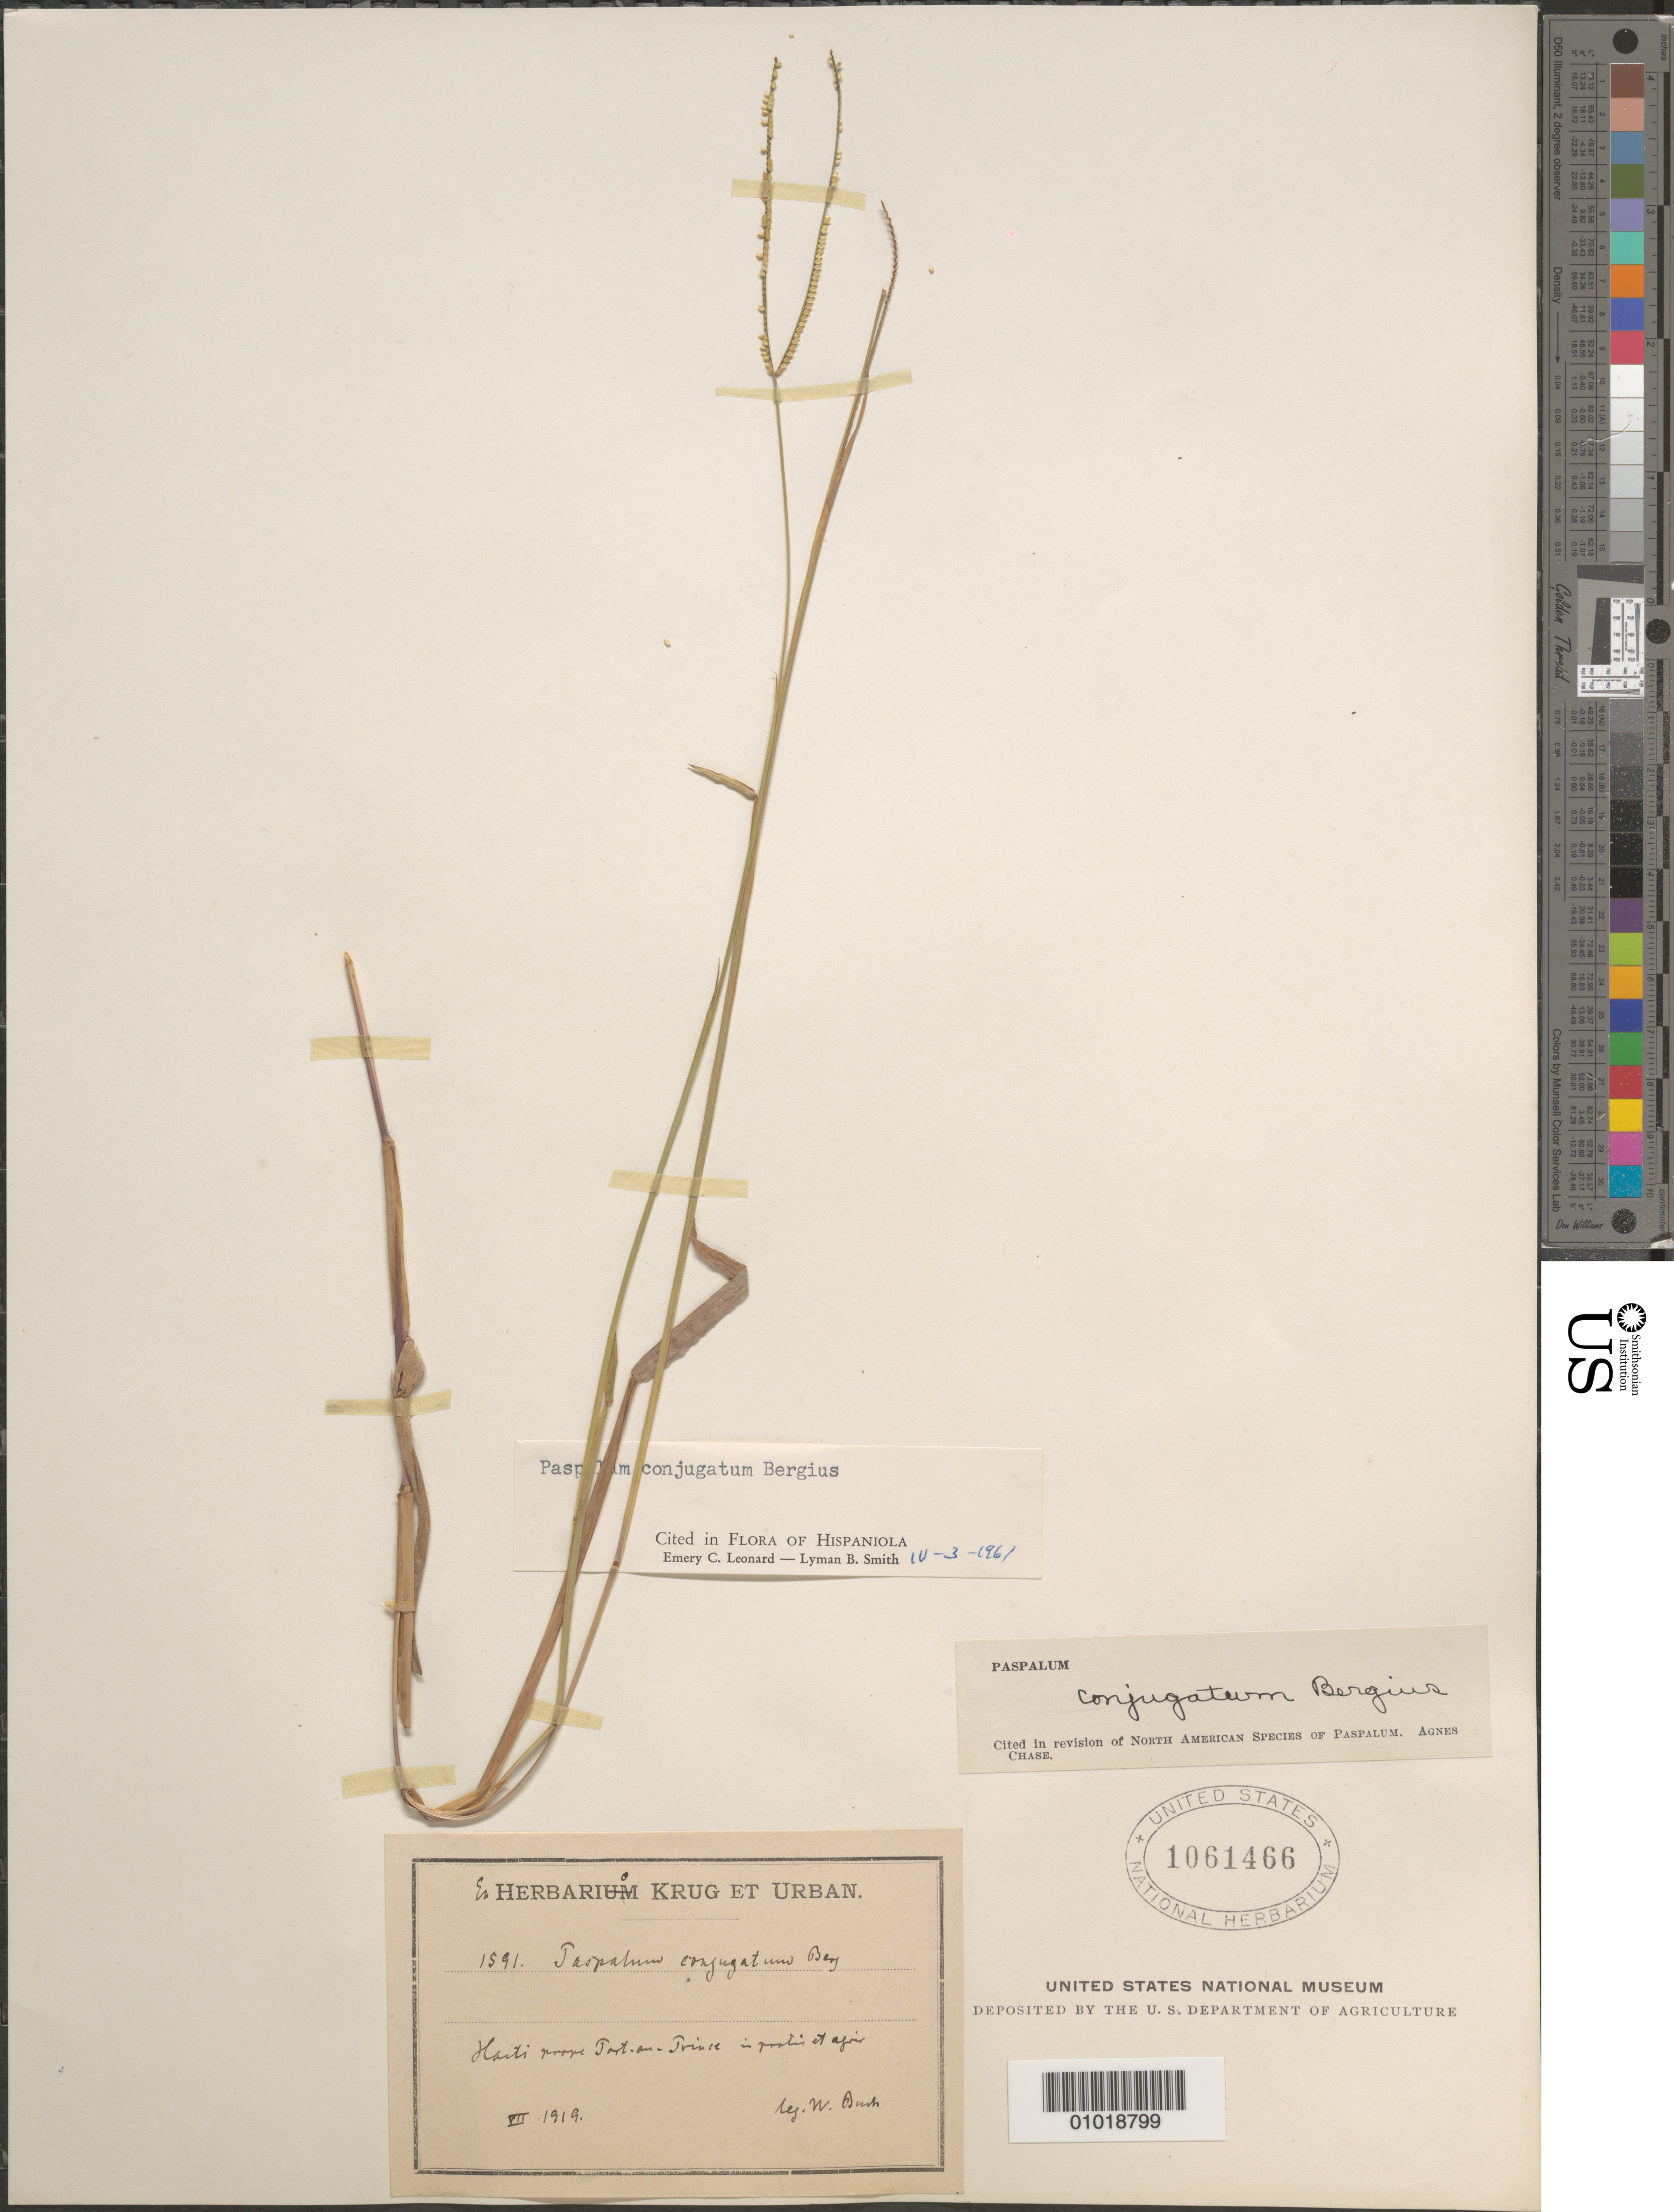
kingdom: Plantae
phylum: Tracheophyta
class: Liliopsida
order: Poales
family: Poaceae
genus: Paspalum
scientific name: Paspalum conjugatum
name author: P.J. Bergius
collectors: W. Buch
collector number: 1591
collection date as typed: Jul 1919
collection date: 1919-07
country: Haiti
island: Hispaniola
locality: Haiti, Port-au-Prince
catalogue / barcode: US 1061466